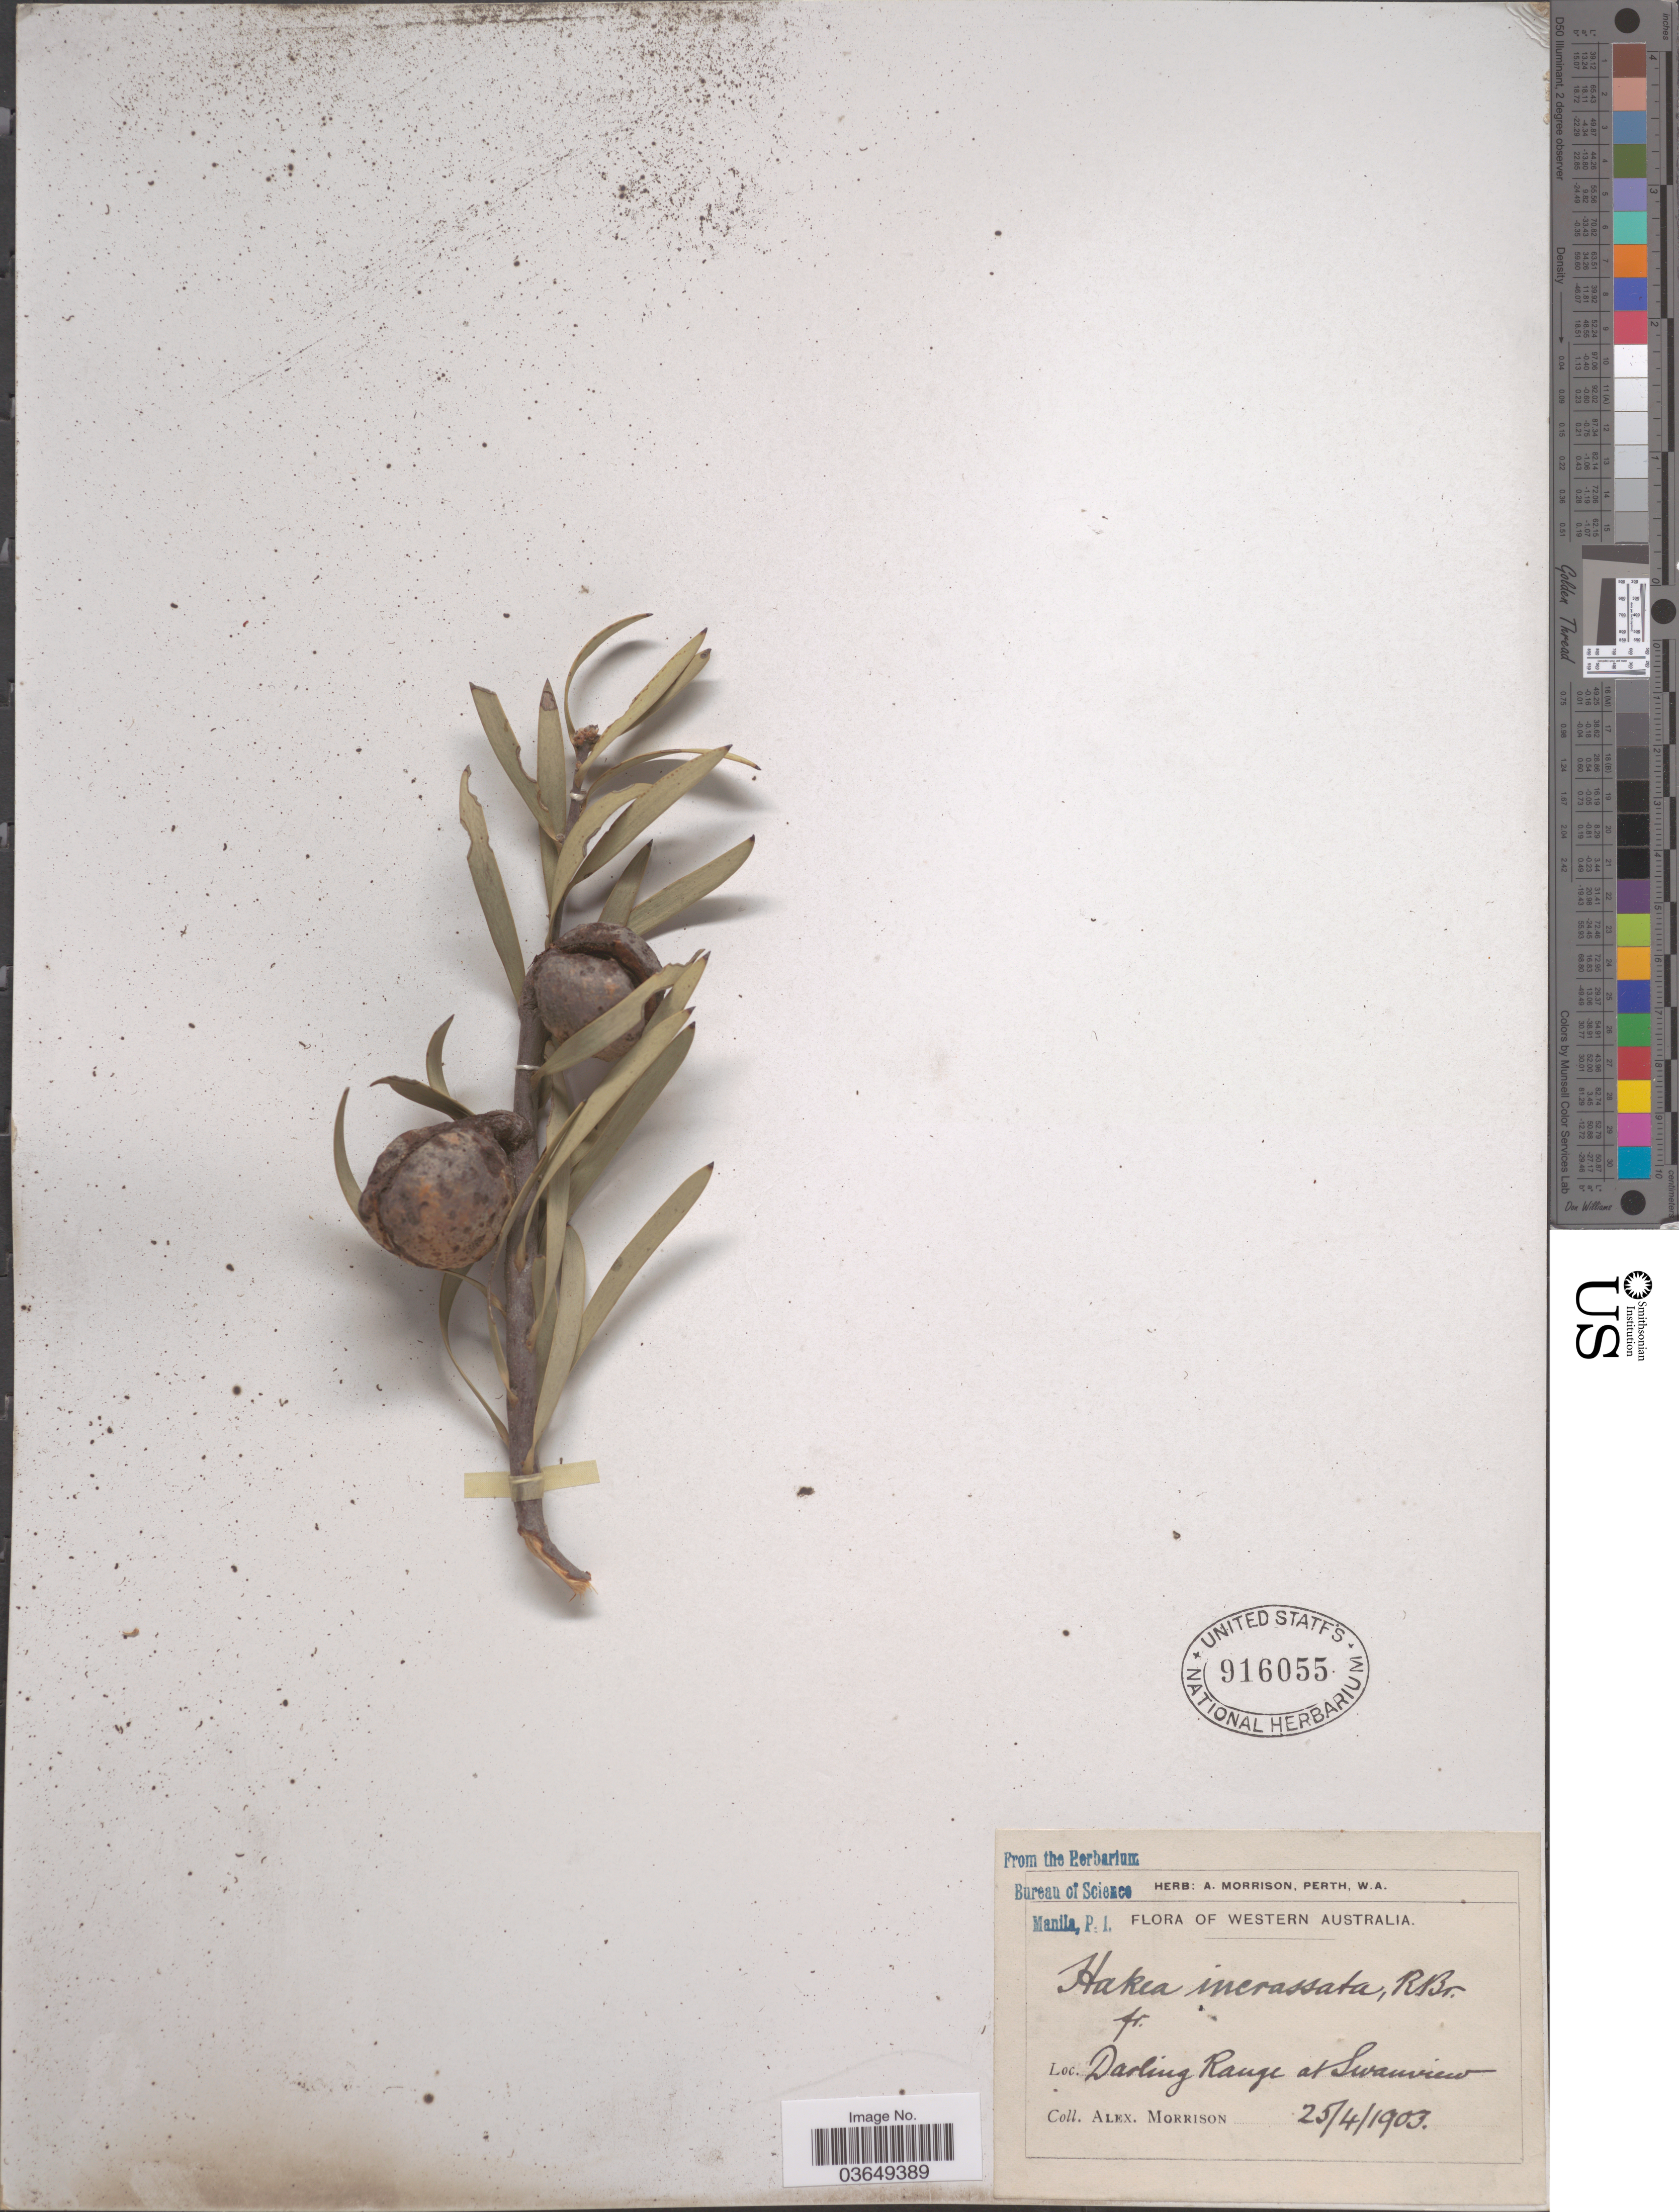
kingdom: Plantae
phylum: Tracheophyta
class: Magnoliopsida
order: Proteales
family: Proteaceae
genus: Hakea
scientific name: Hakea incrassata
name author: R. Br.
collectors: A. Morrison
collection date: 1903-04-25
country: Australia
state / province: Western Australia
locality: Darling Range at Swanview.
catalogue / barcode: US 916055